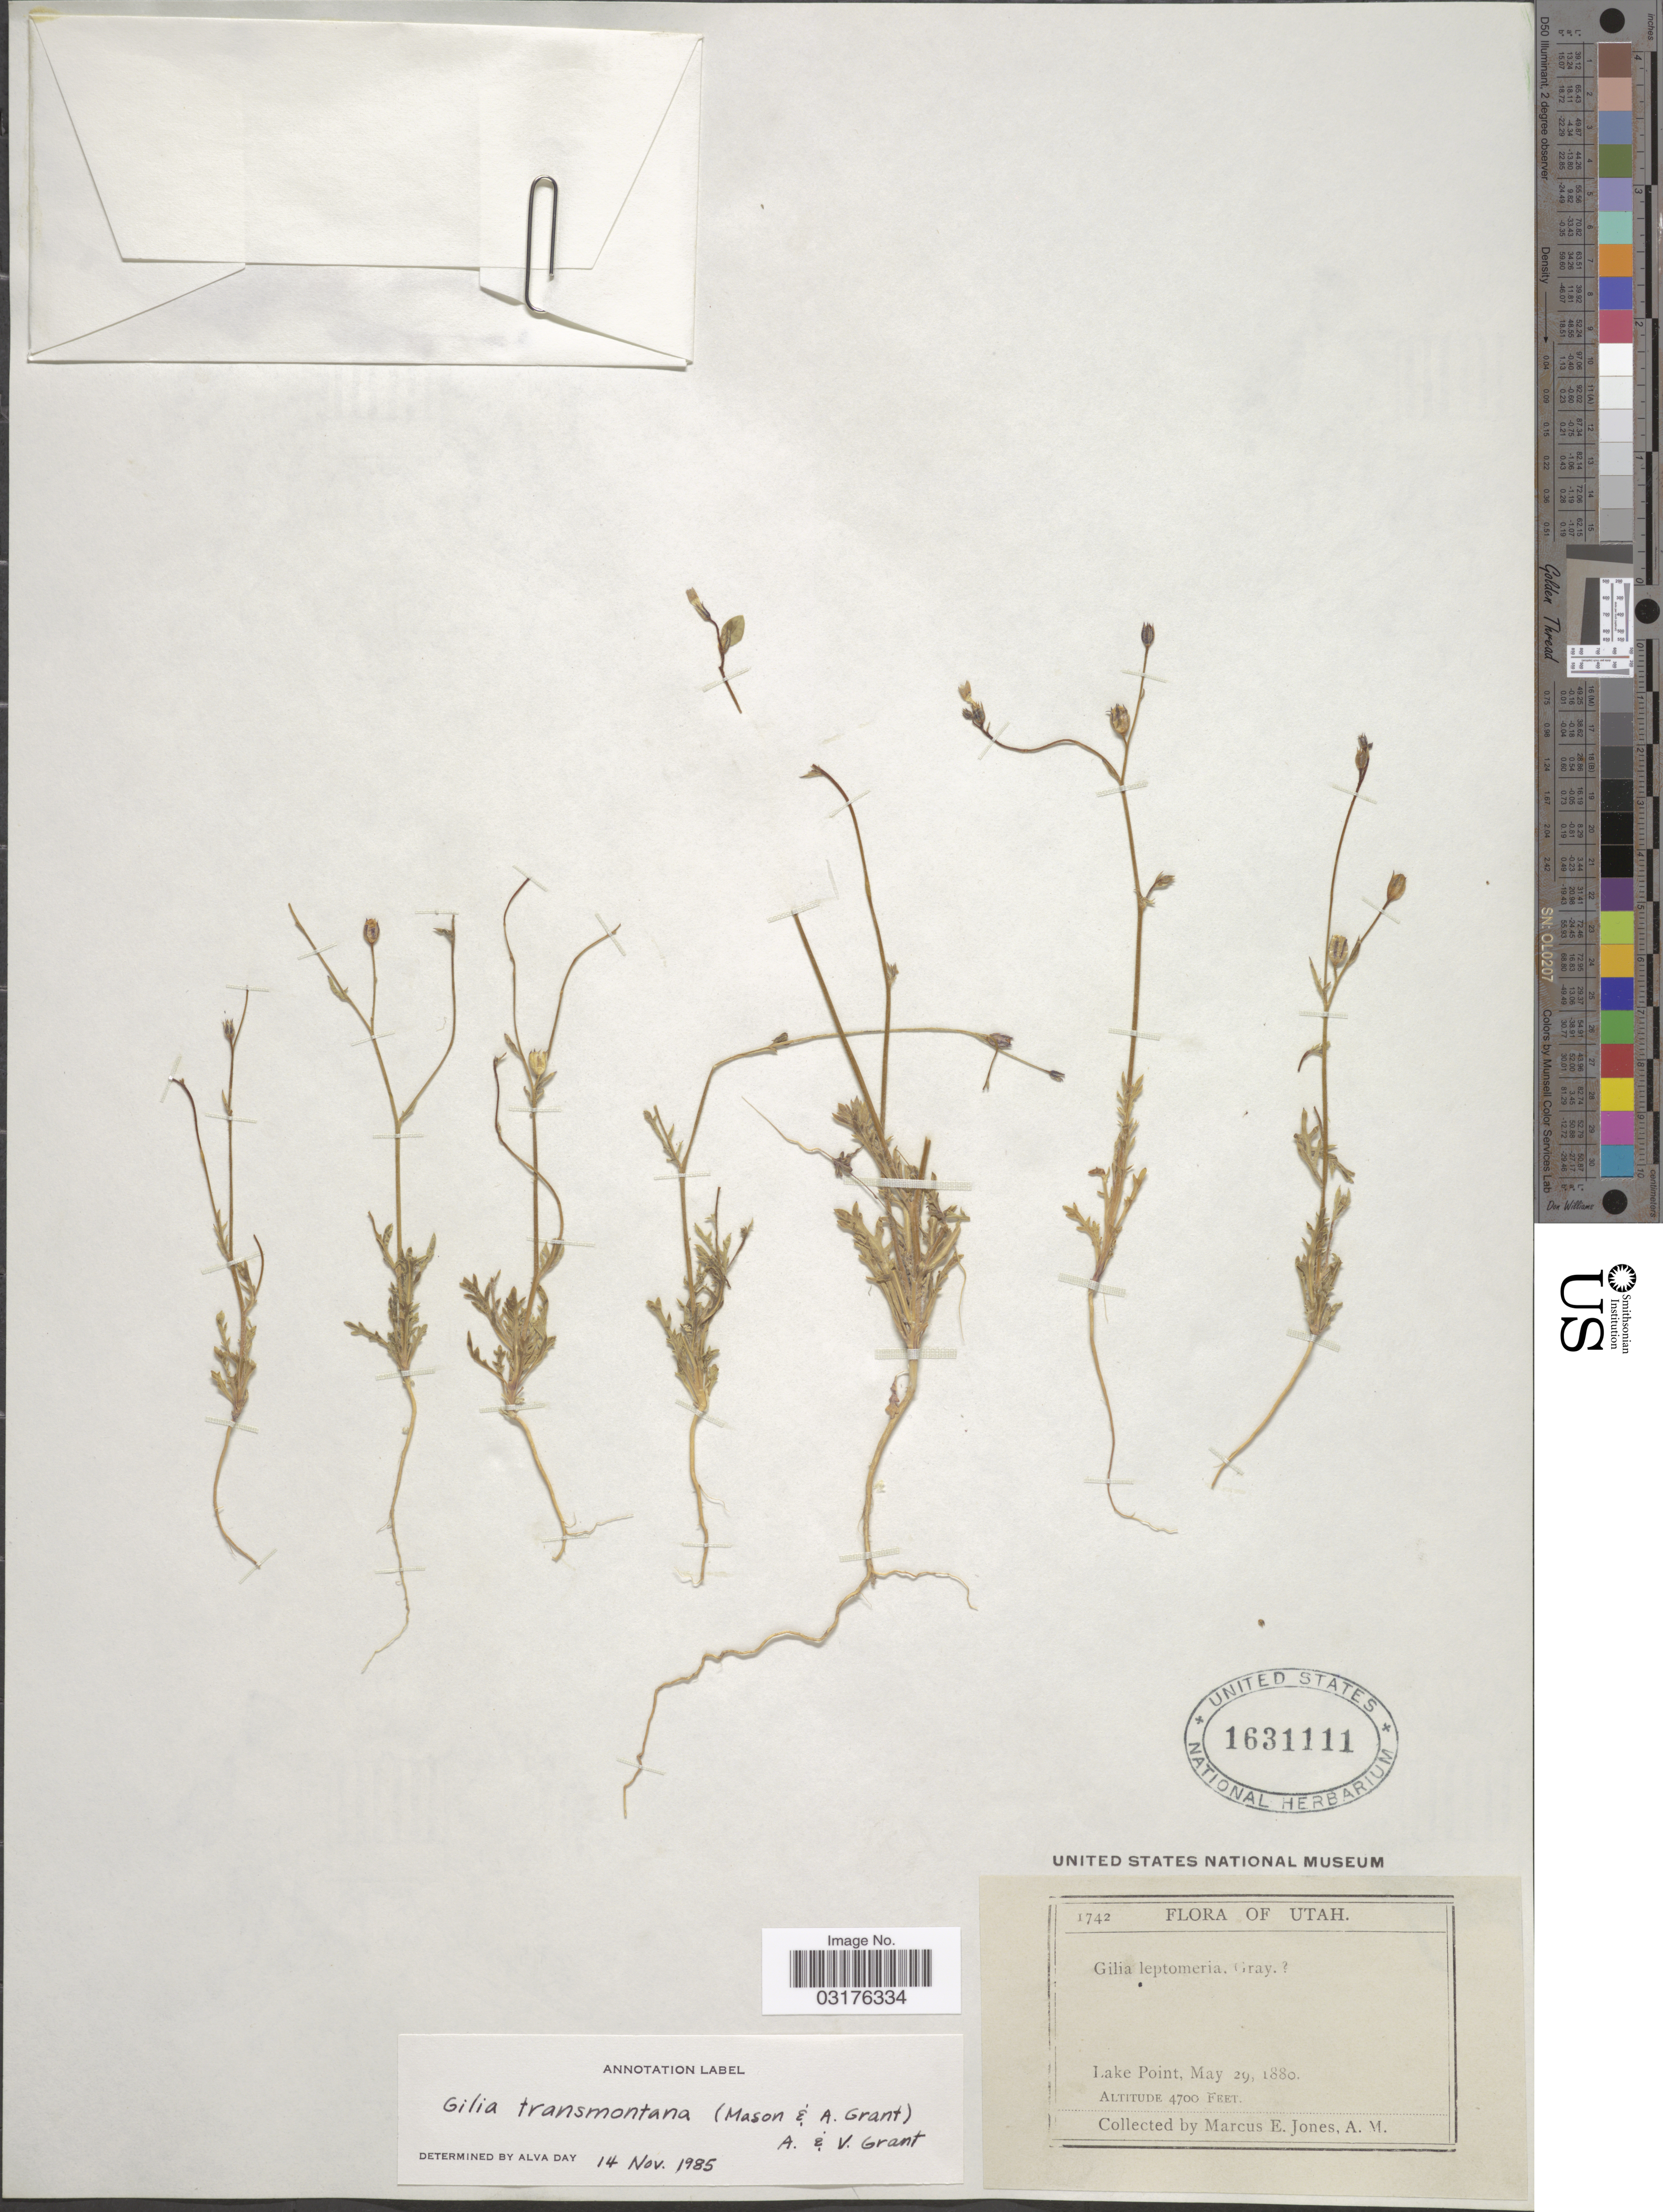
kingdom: Plantae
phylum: Tracheophyta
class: Magnoliopsida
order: Ericales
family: Polemoniaceae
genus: Gilia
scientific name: Gilia transmontana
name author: (H. Mason & A.D. Grant) A.D. Grant & V.E. Grant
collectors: M. E. Jones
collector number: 1742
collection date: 1880-05-29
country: United States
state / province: Utah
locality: Lake Point.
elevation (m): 1433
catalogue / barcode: US 1631111